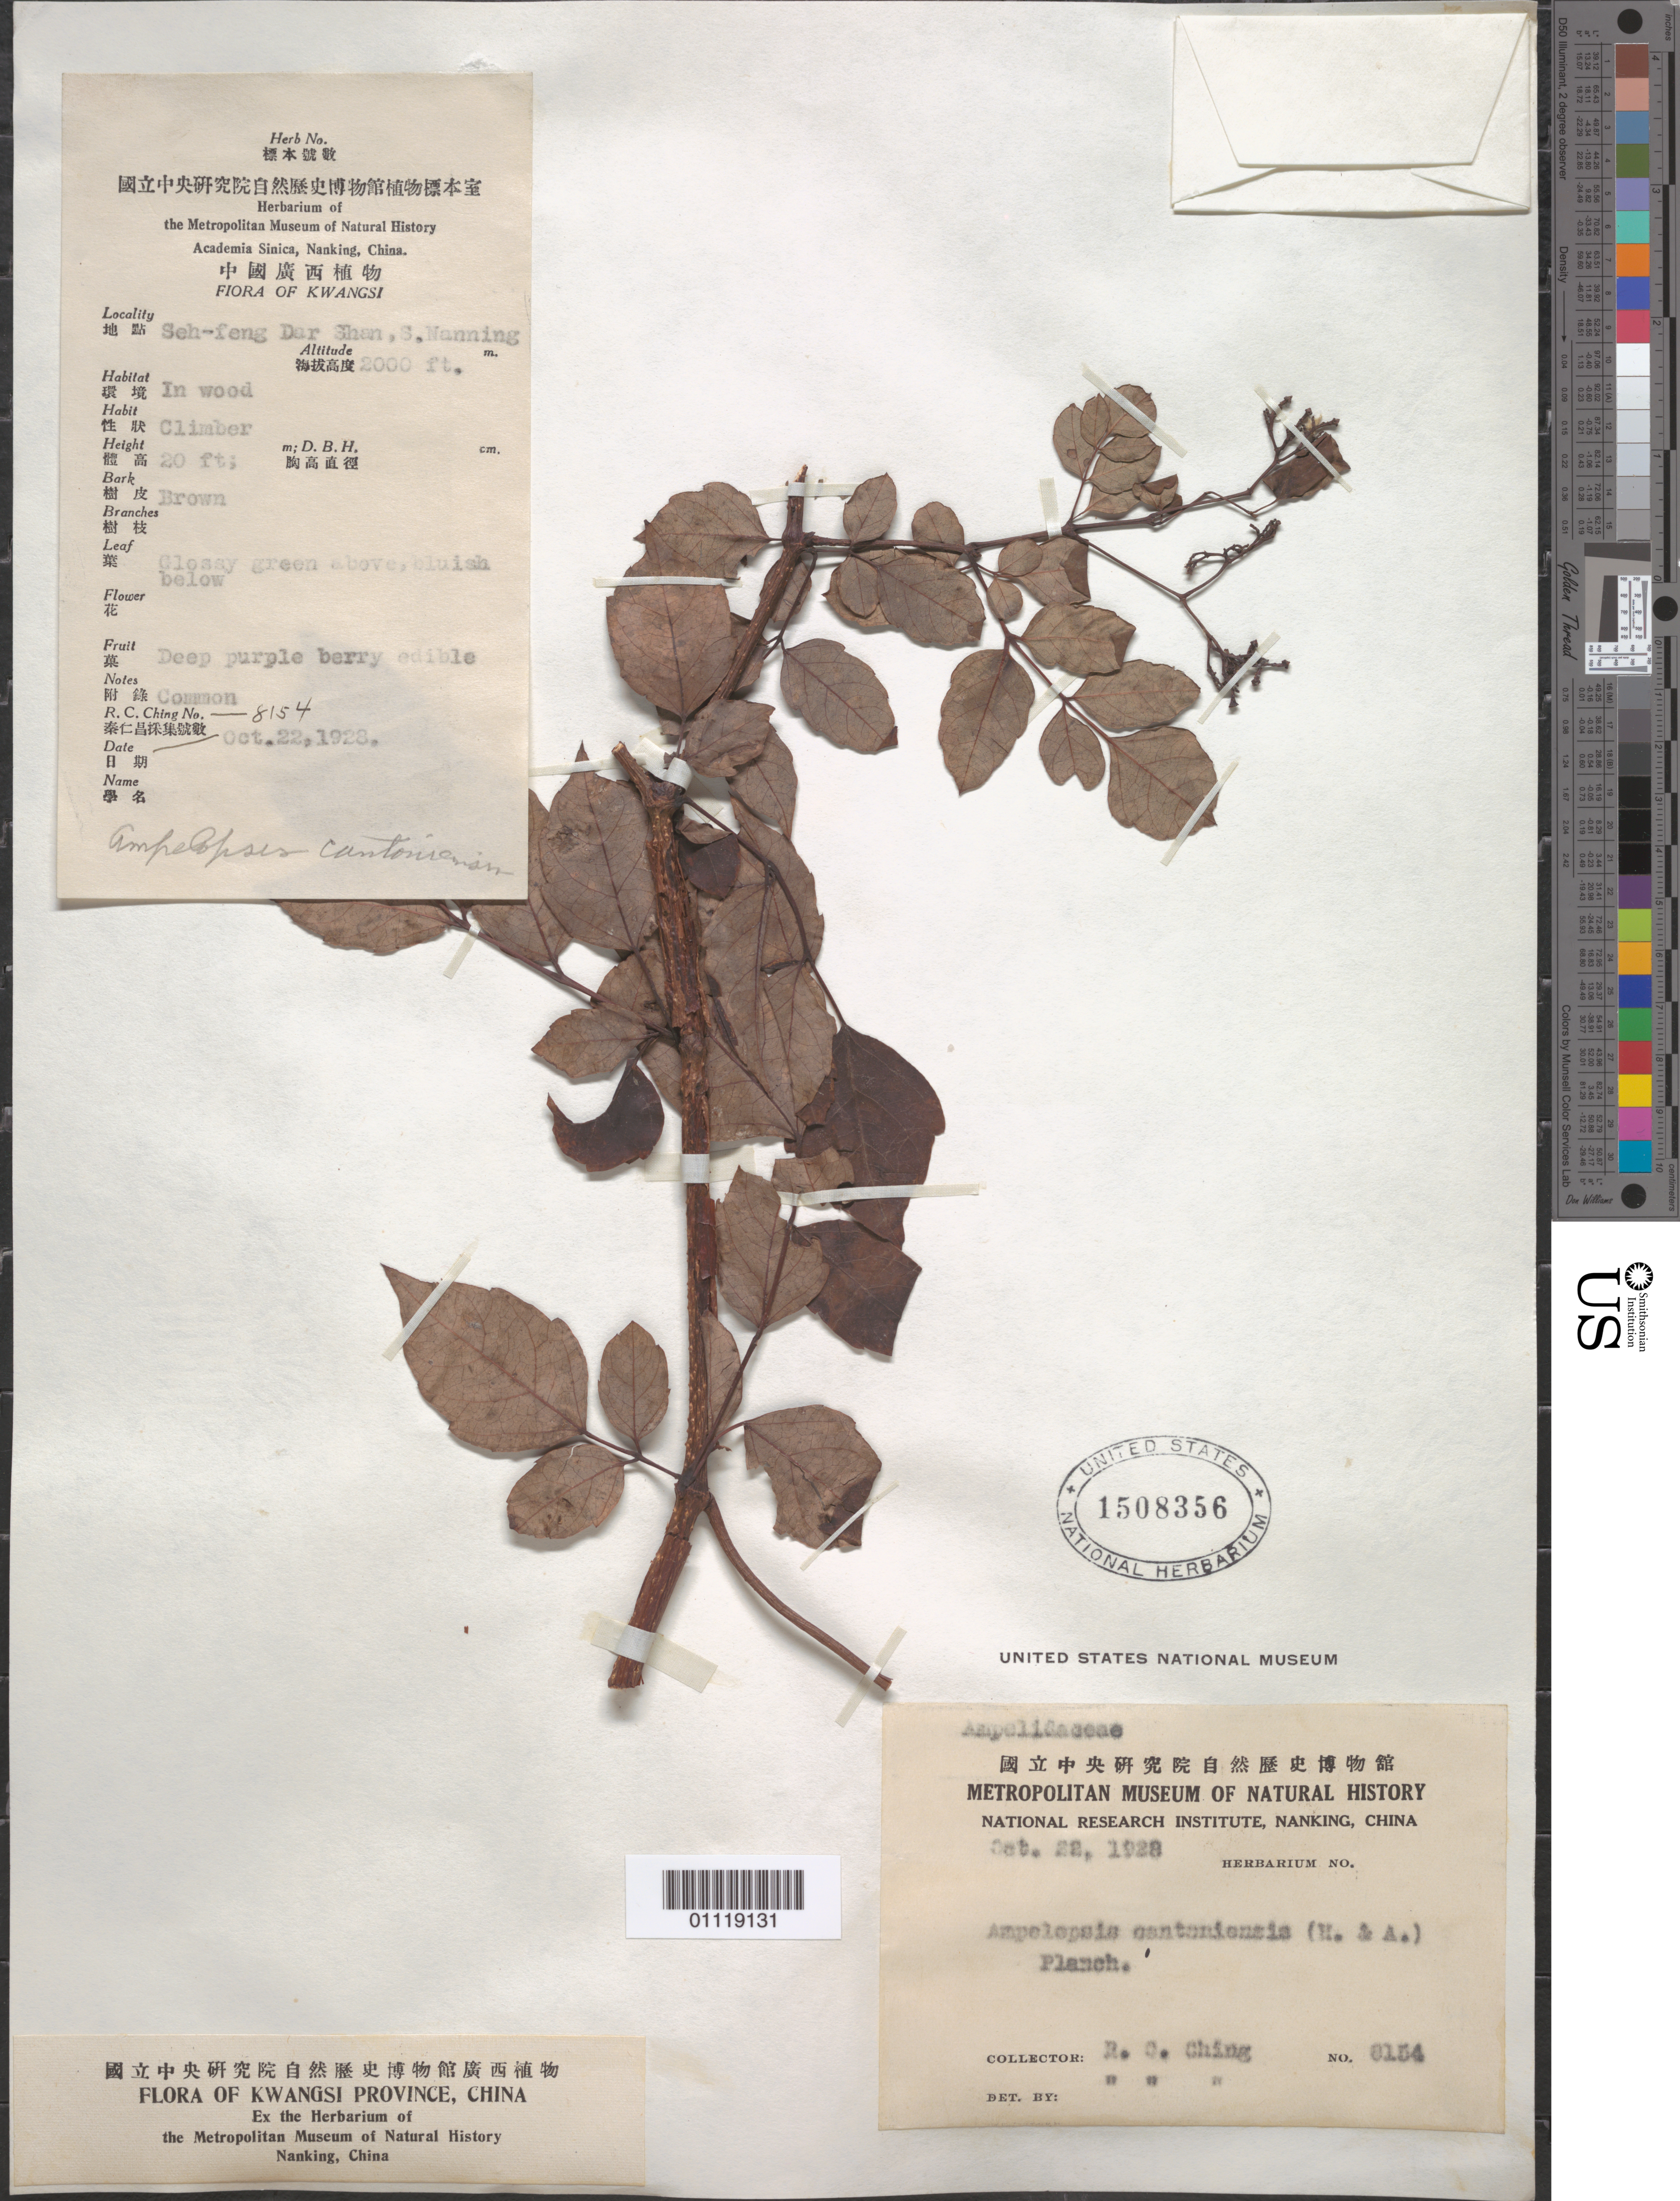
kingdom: Plantae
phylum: Tracheophyta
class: Magnoliopsida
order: Vitales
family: Vitaceae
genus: Ampelopsis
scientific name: Ampelopsis cantoniensis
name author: (W. Hook. & H.J. Arn.) Planch.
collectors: R. C. Ching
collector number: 8154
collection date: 1928-10-22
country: China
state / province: Jiangxi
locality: Nanjing. Seh-feng Dar Shan, S Nanning.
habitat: In wood, climber.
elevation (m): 610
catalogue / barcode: US 1508356